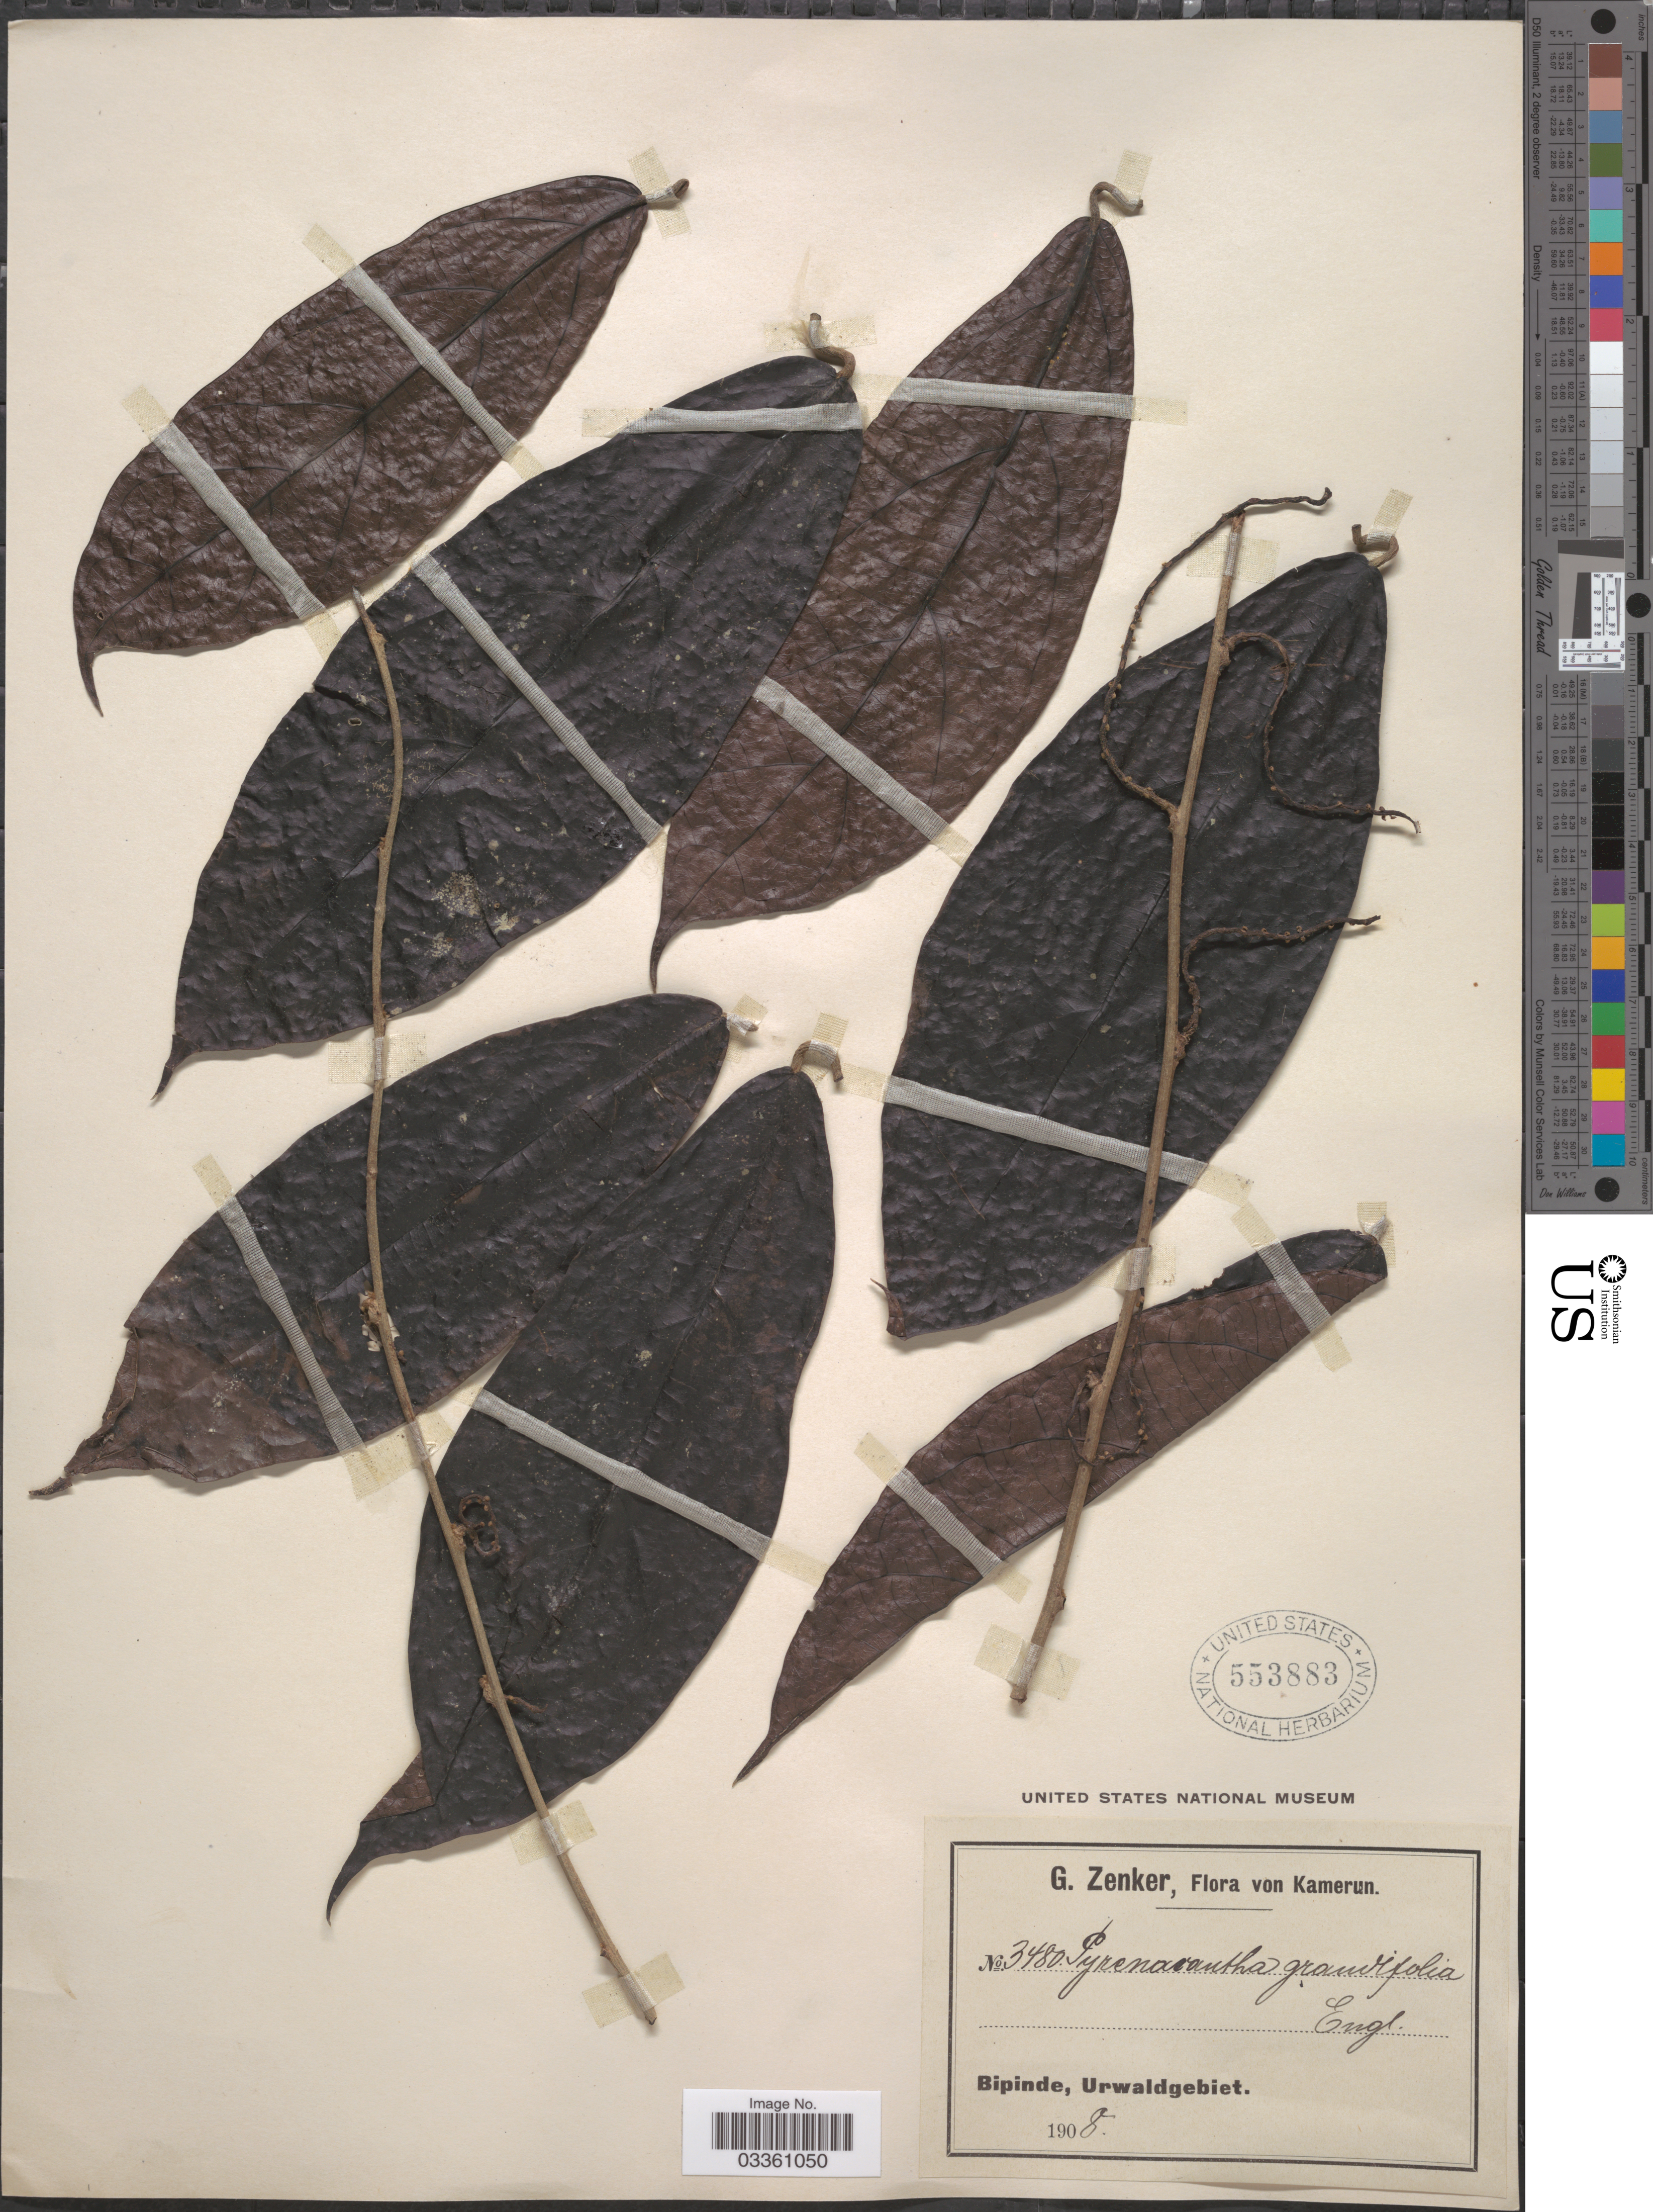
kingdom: Plantae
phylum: Tracheophyta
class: Magnoliopsida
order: Icacinales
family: Icacinaceae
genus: Pyrenacantha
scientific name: Pyrenacantha grandifolia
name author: Engl.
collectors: G. A. Zenker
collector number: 3480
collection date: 1908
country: Cameroon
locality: Kamerun. Bipinde, Urwaldgebiet.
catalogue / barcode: US 553883